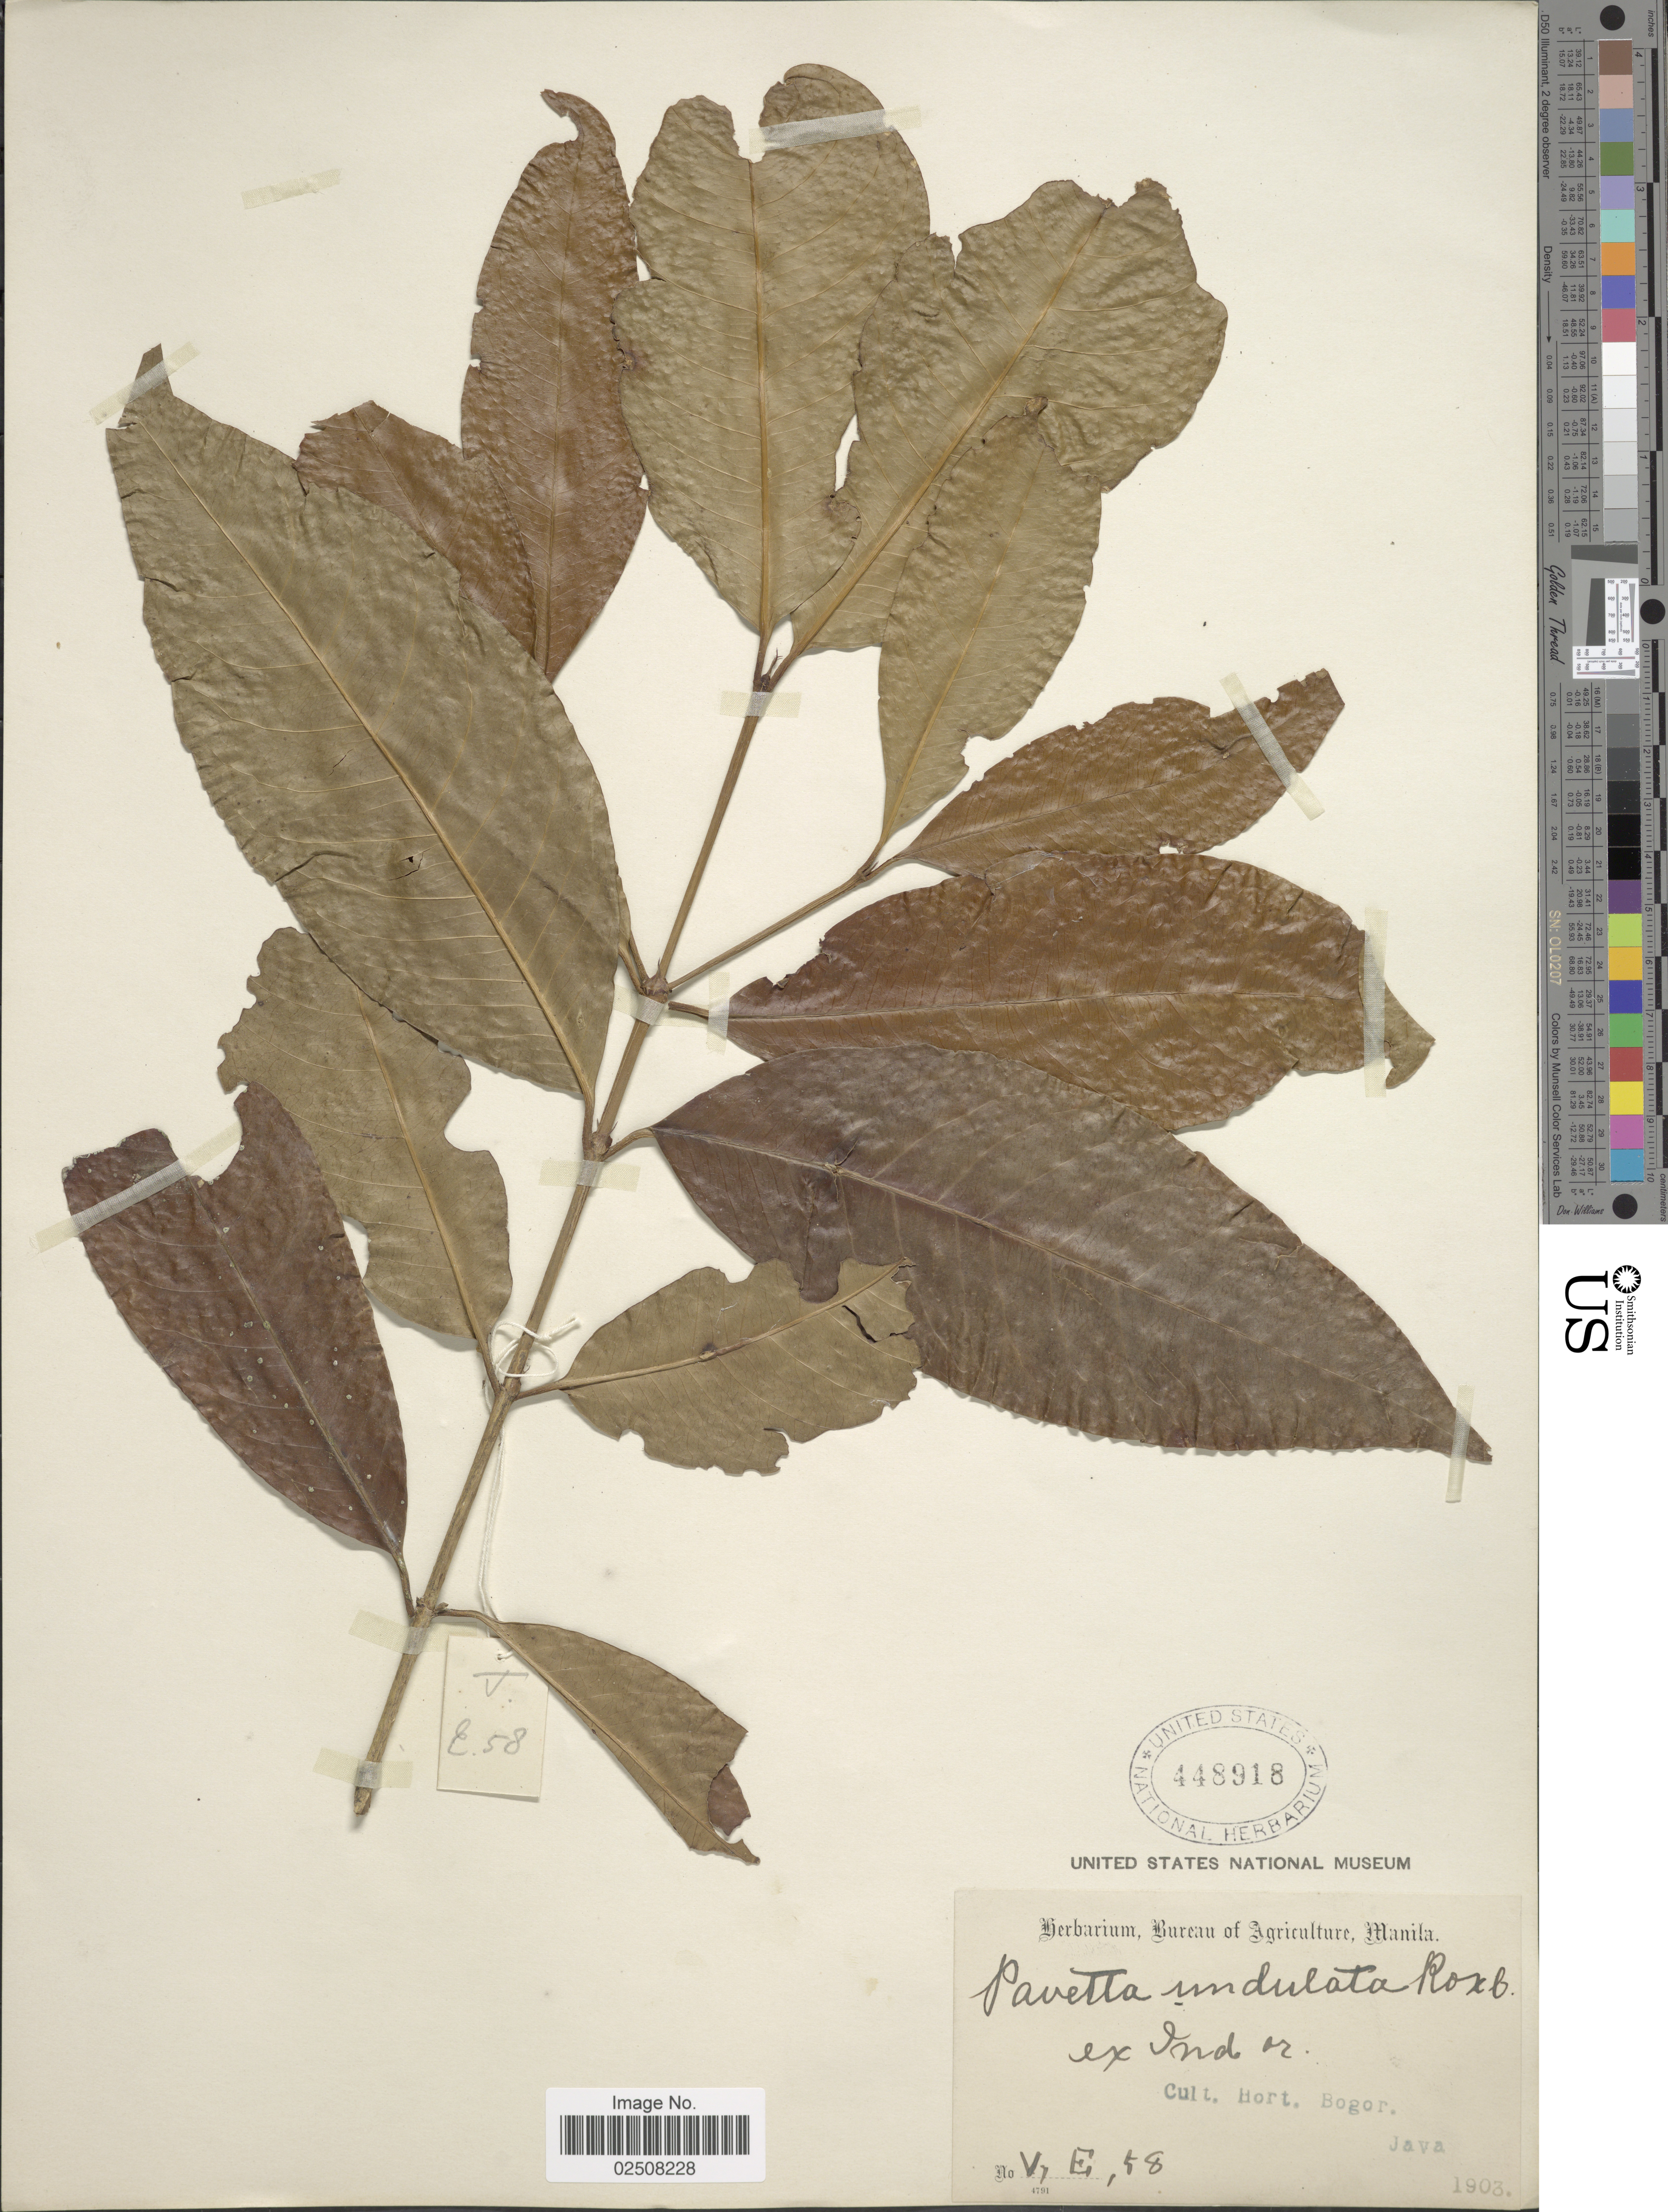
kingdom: Plantae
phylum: Tracheophyta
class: Magnoliopsida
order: Gentianales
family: Rubiaceae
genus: Canthium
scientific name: Canthium undulatum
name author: Champ. ex Benth.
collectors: ex Herb. Bur. Agric. Manila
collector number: V, E, 58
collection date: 1903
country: Indonesia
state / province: Java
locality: Ex. Ind or. Cult Hort Bogor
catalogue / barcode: US 448918